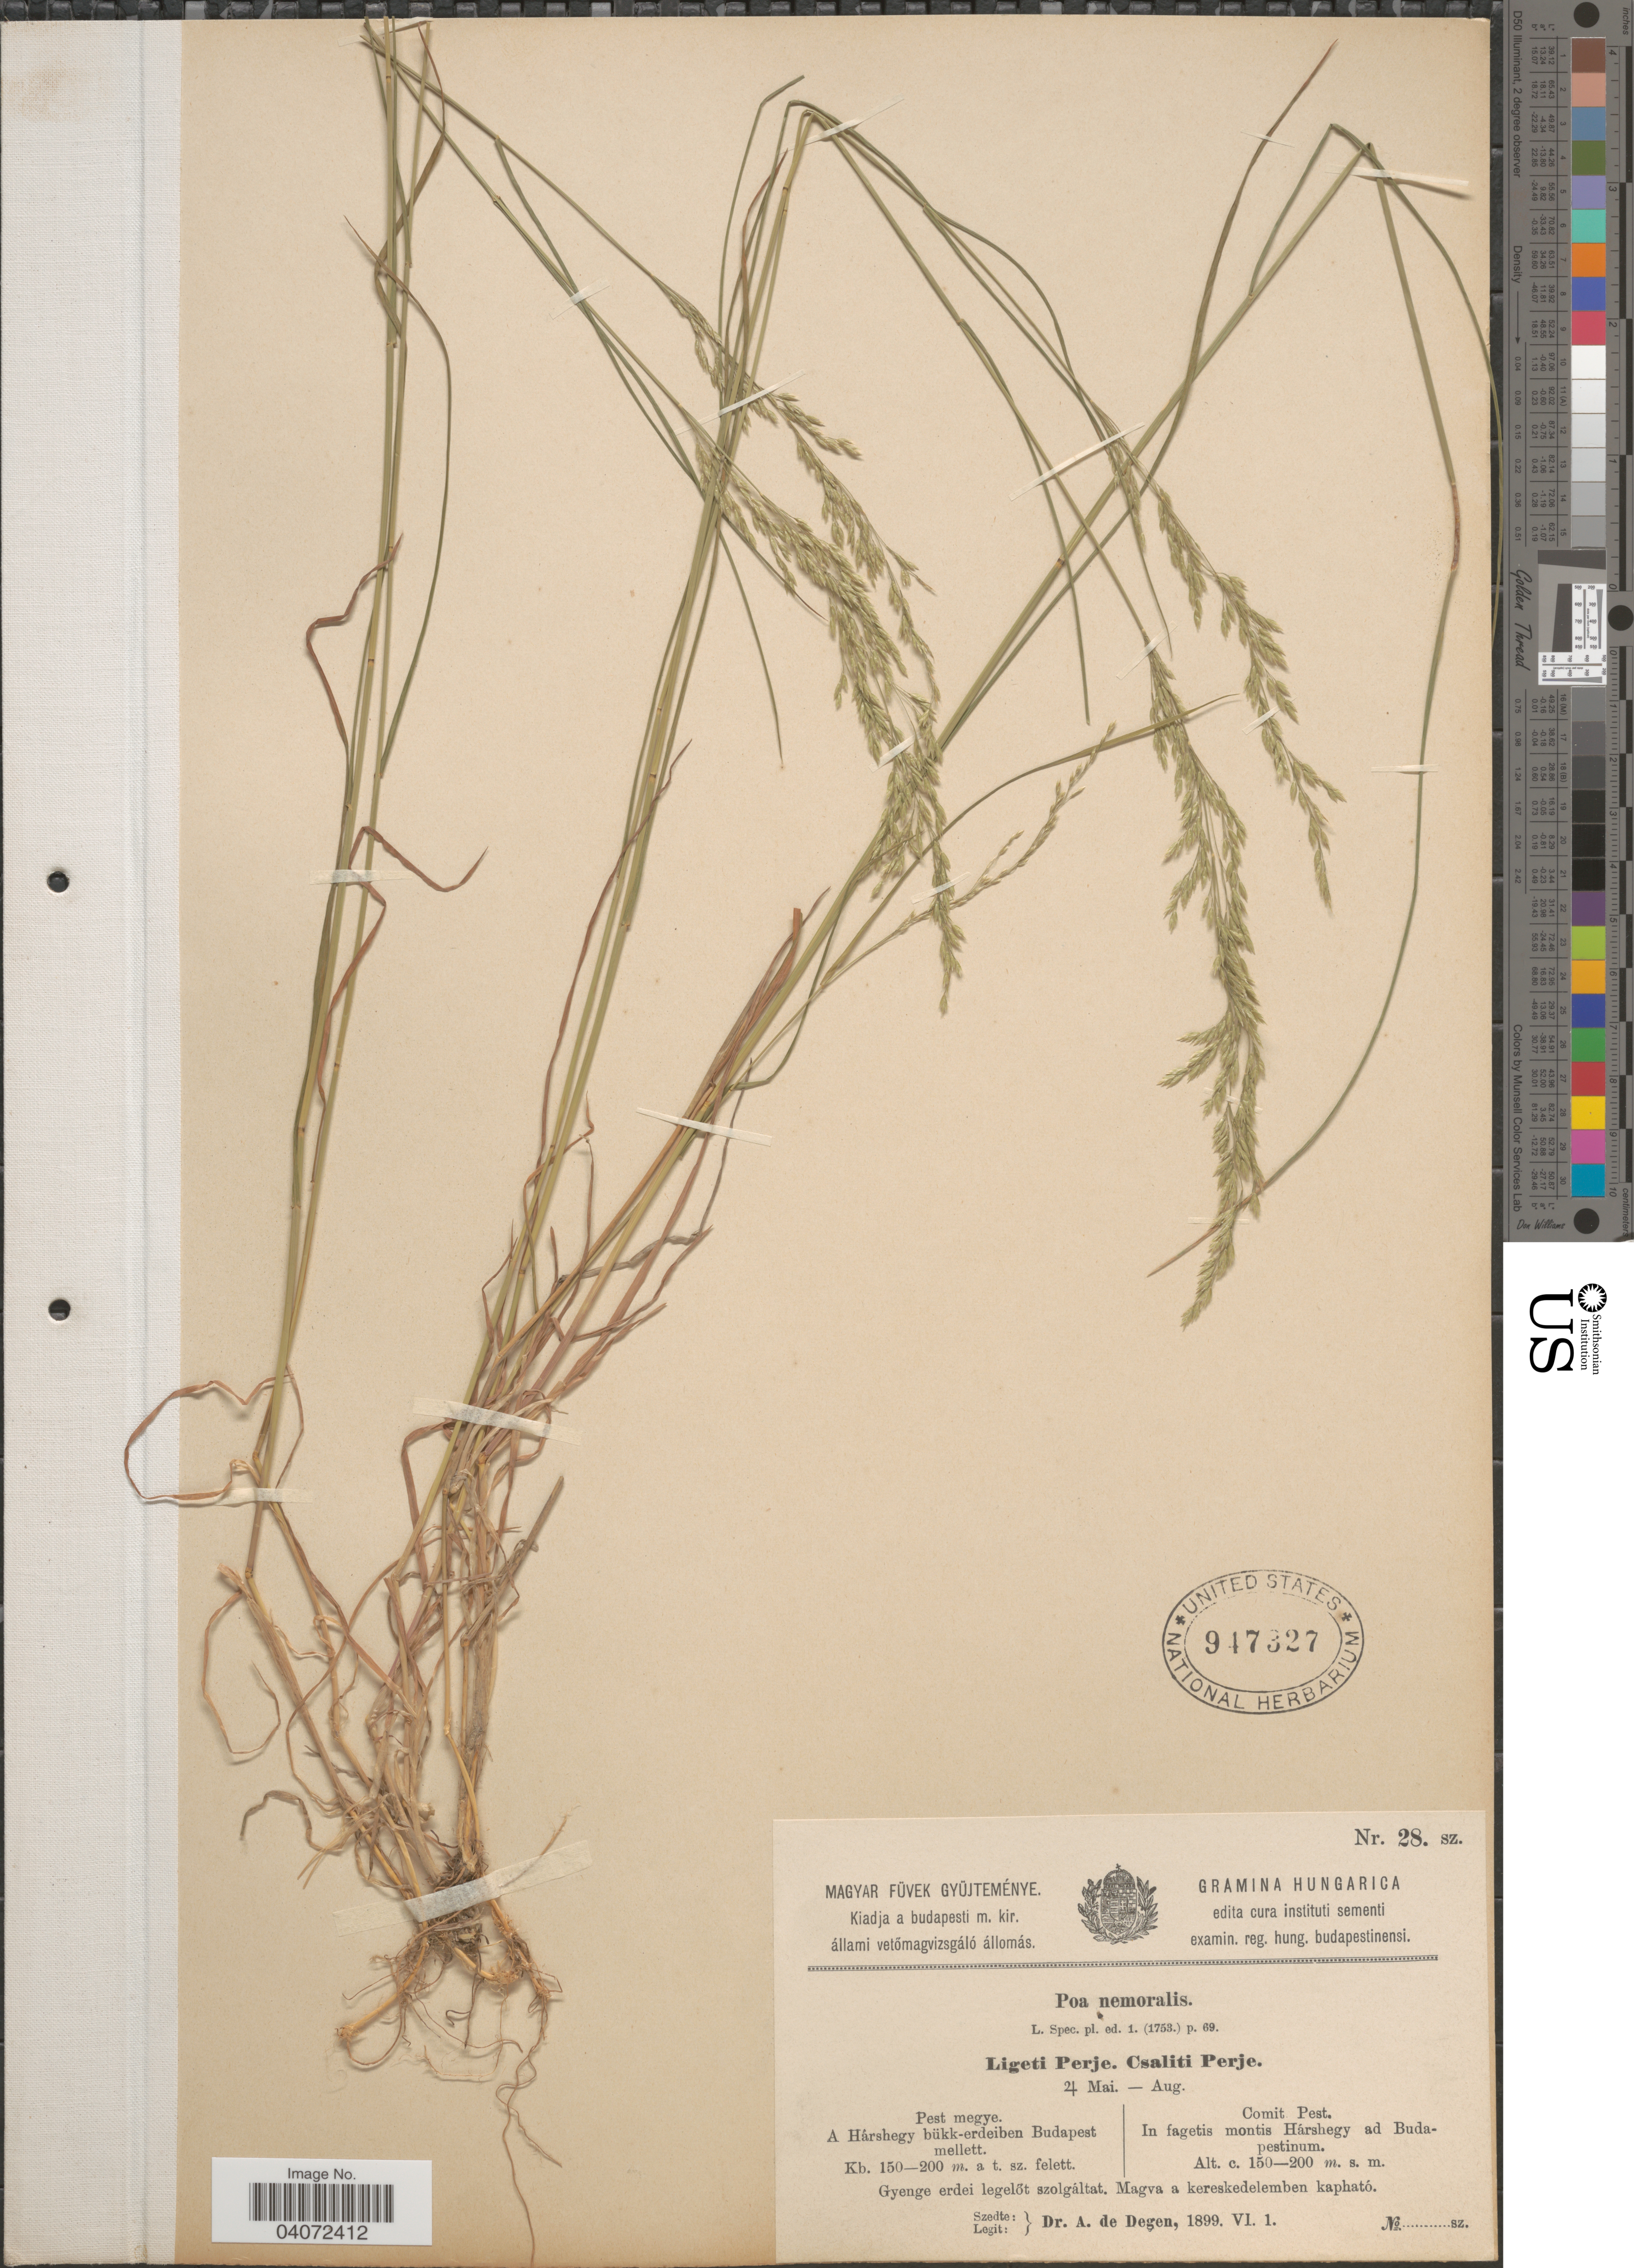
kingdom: Plantae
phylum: Tracheophyta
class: Liliopsida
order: Poales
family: Poaceae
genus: Poa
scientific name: Poa nemoralis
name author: L.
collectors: A. Degen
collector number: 28?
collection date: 1899-06-01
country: Hungary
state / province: Pest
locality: Comit Pest. In fagetis montis Hárshegy ad Budapestinum.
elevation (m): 150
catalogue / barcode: US 947327